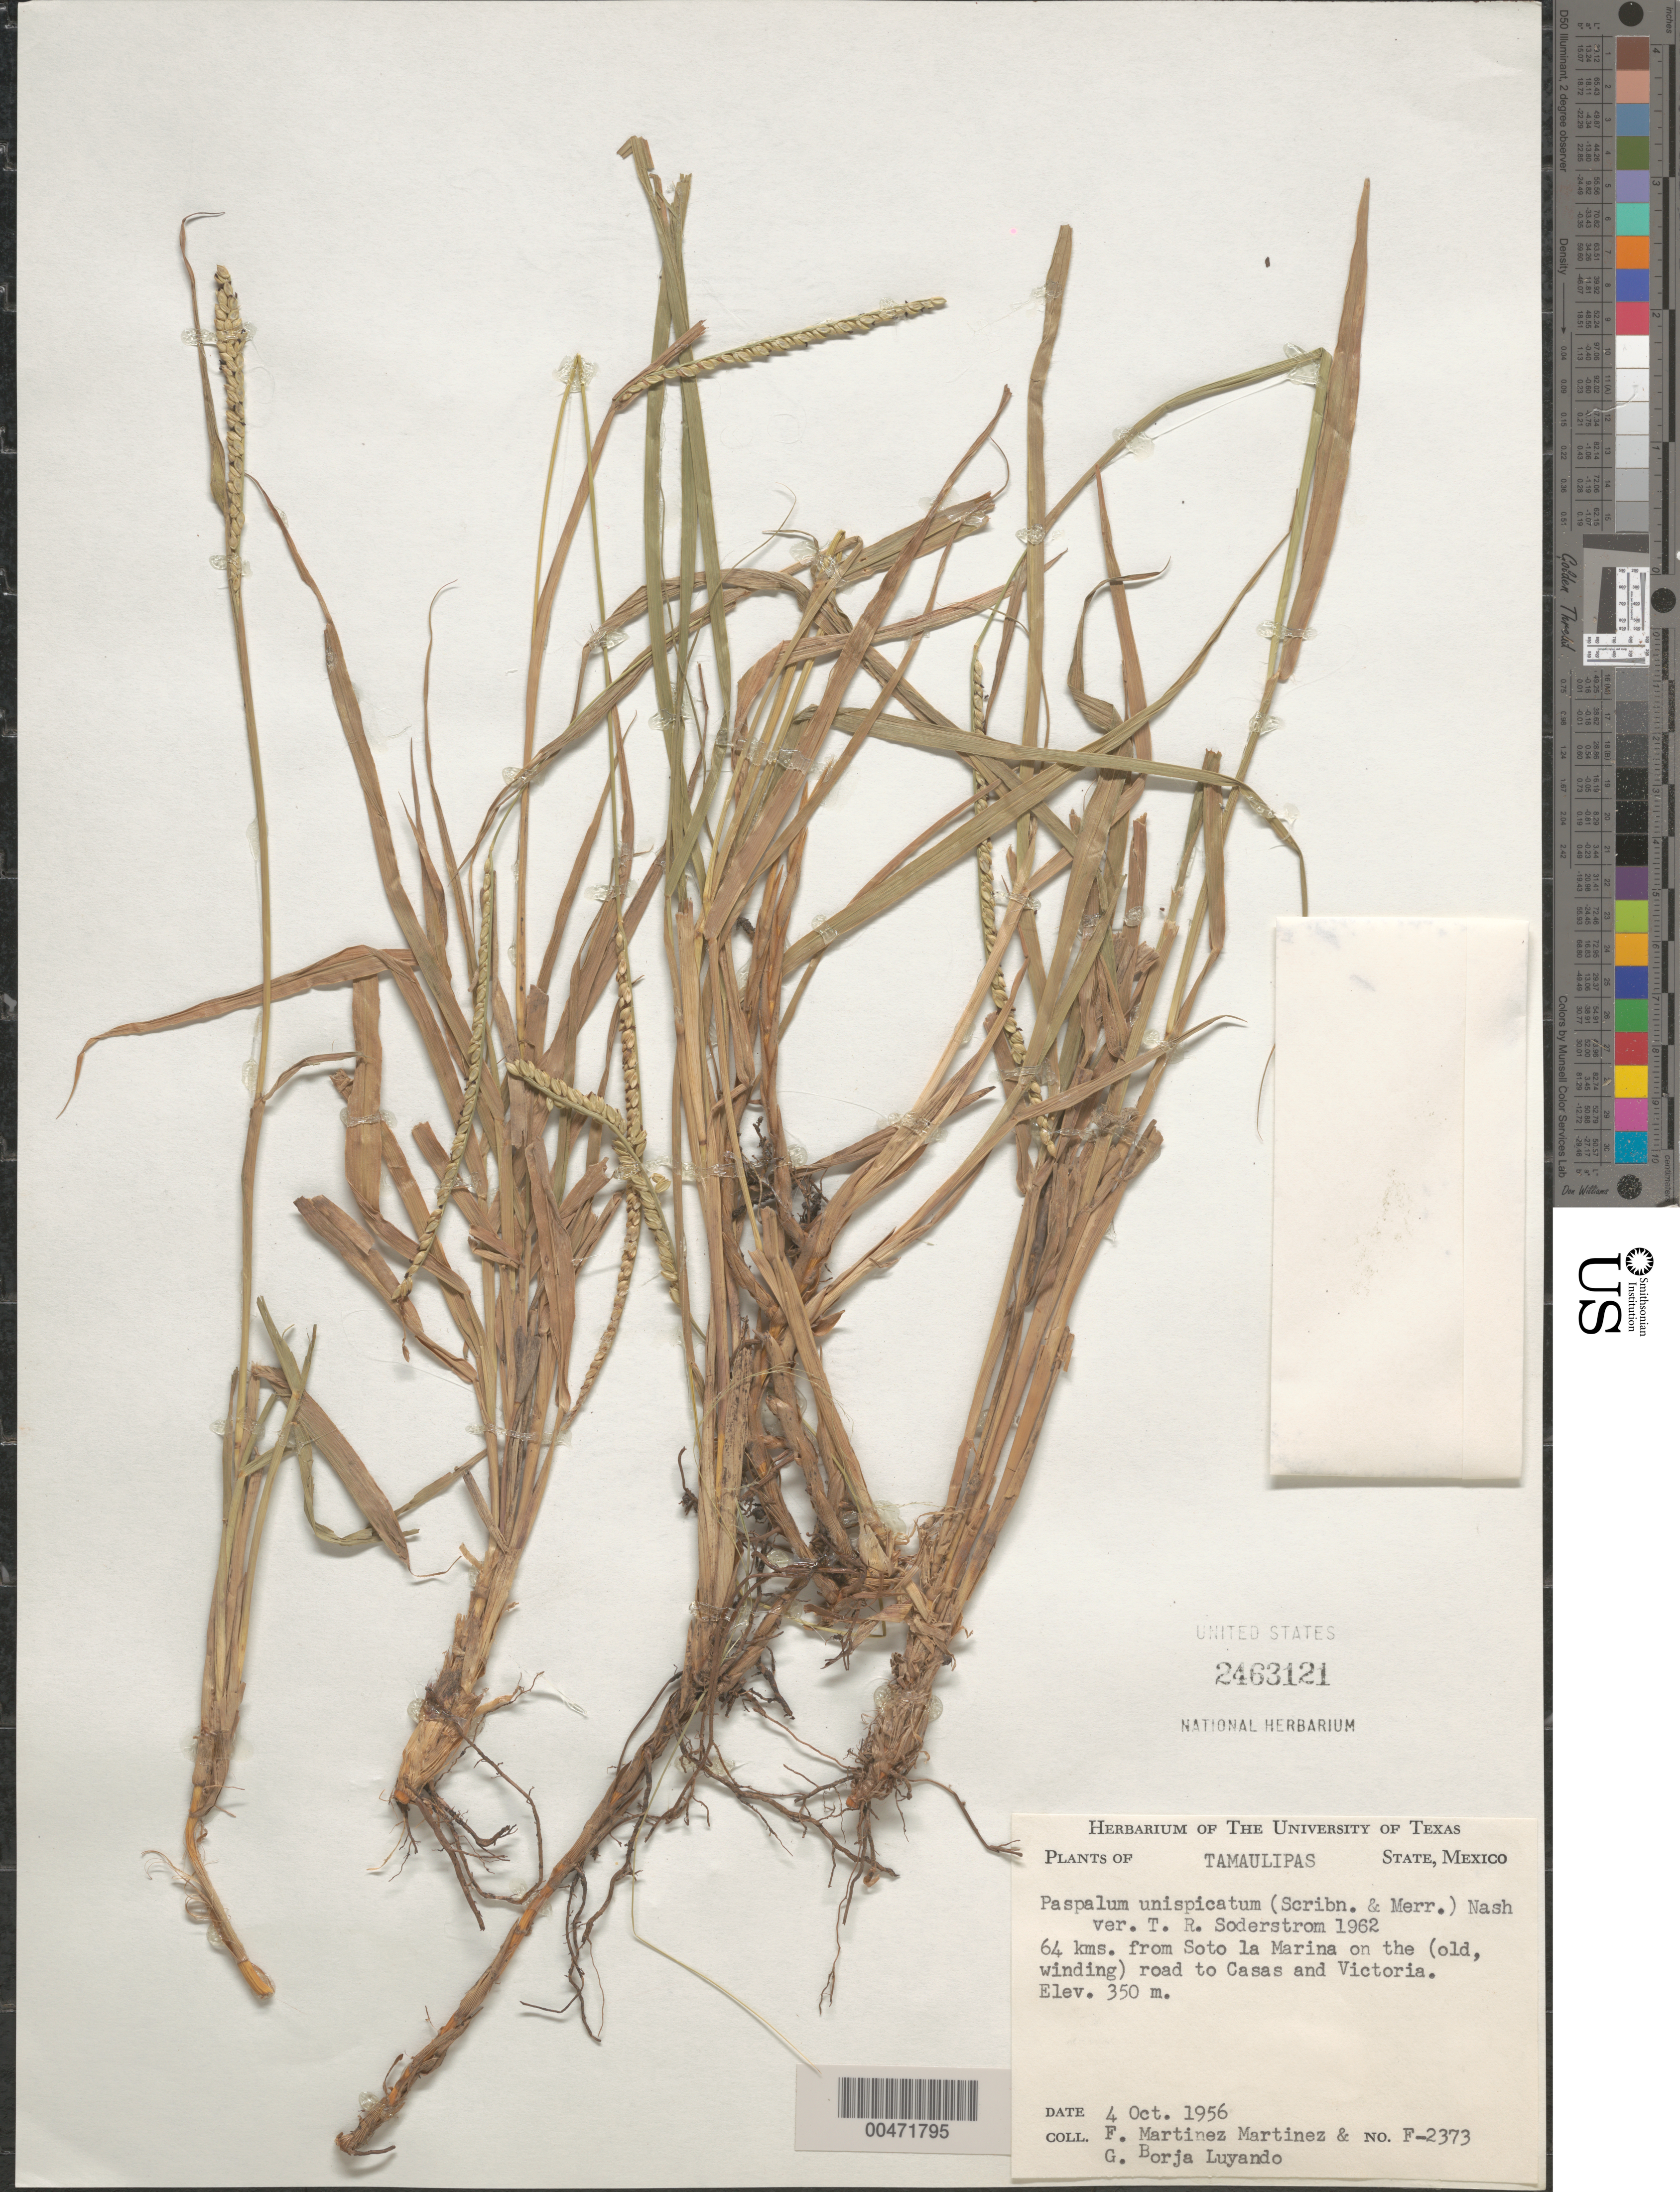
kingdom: Plantae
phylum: Tracheophyta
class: Liliopsida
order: Poales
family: Poaceae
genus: Paspalum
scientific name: Paspalum unispicatum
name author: (Scribn. & Merr.) Nash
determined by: Soderstrom, T. R.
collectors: F. Martinez-M. & G. Borja-Luyando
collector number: F-2373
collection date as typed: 4 Oct 1956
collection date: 1956-10-04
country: Mexico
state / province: Tamaulipas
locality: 64 km from Soto la Marina on the (old, winding) rd to Casas & Victoria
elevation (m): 350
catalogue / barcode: US 2463121